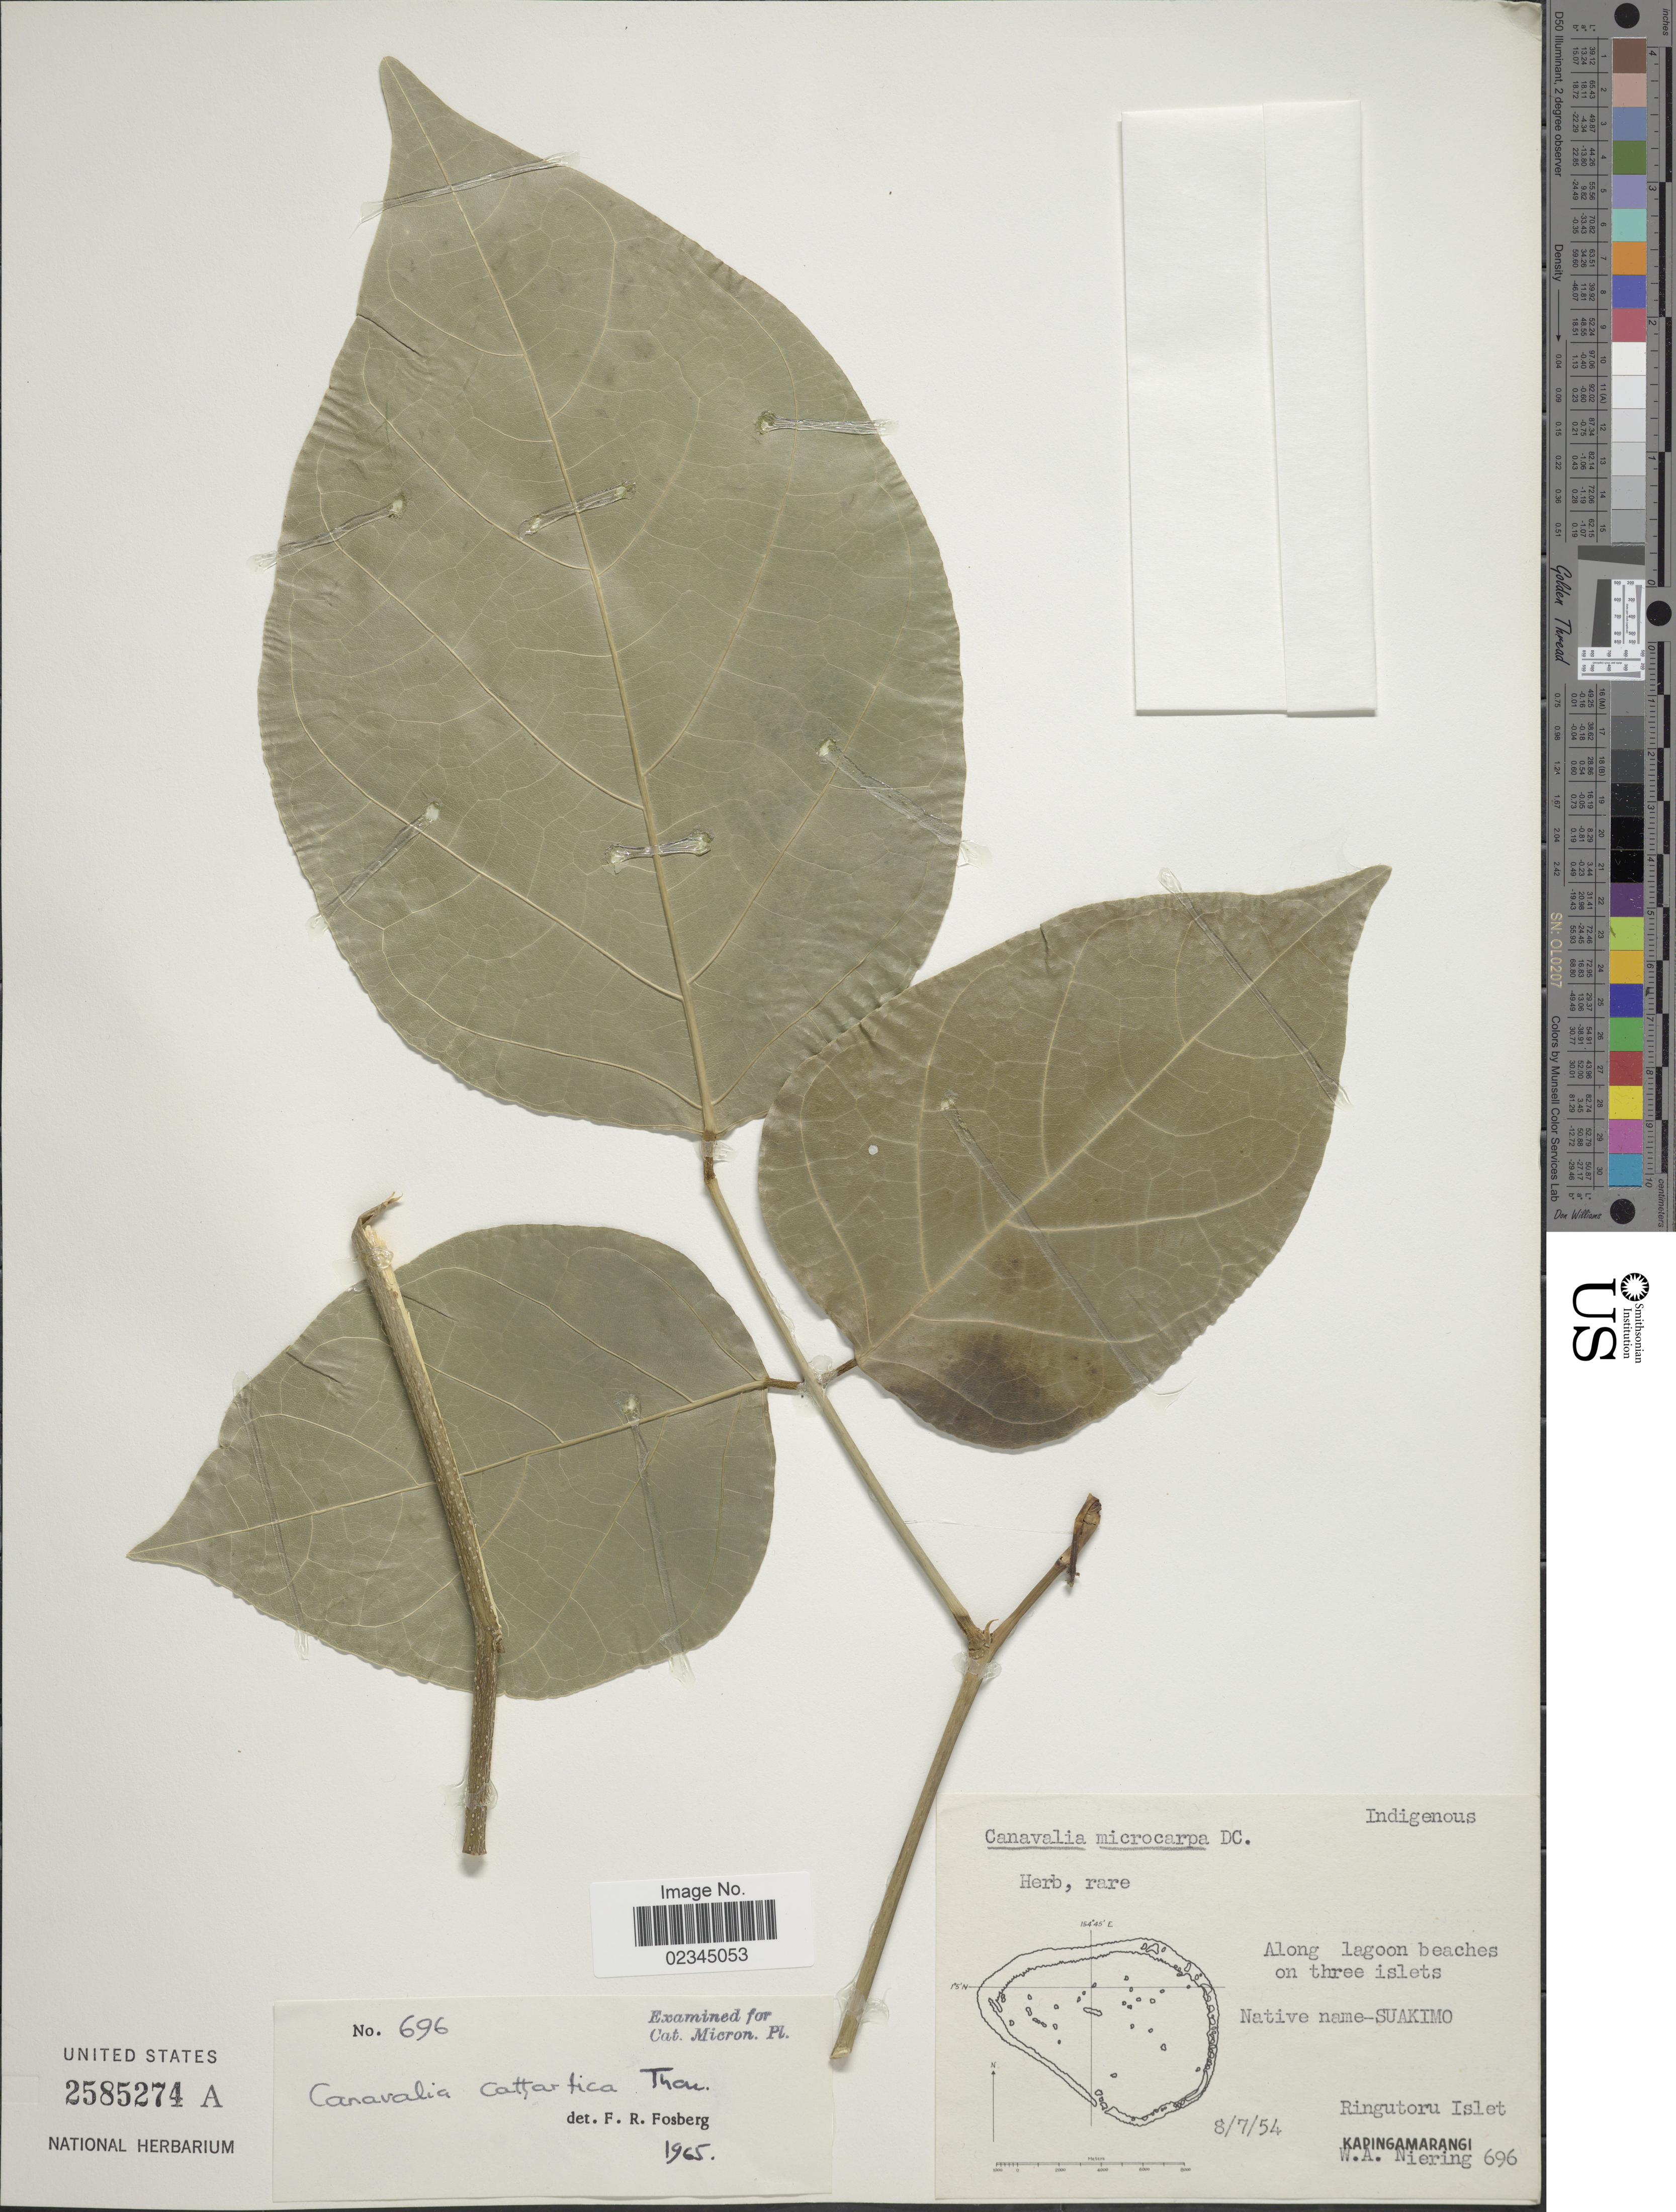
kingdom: Plantae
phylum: Tracheophyta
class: Magnoliopsida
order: Fabales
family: Fabaceae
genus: Canavalia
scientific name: Canavalia cathartica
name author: Thouars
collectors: W. Niering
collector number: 696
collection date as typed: Transcribed d/m/y: 8/7/54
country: Micronesia, Federated States of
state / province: Pohnpei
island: Kapingamarangi Atoll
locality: Ringutoru Islet, Kapingamarangi. Along lagoon beaches on three islets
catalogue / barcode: US 2585274A